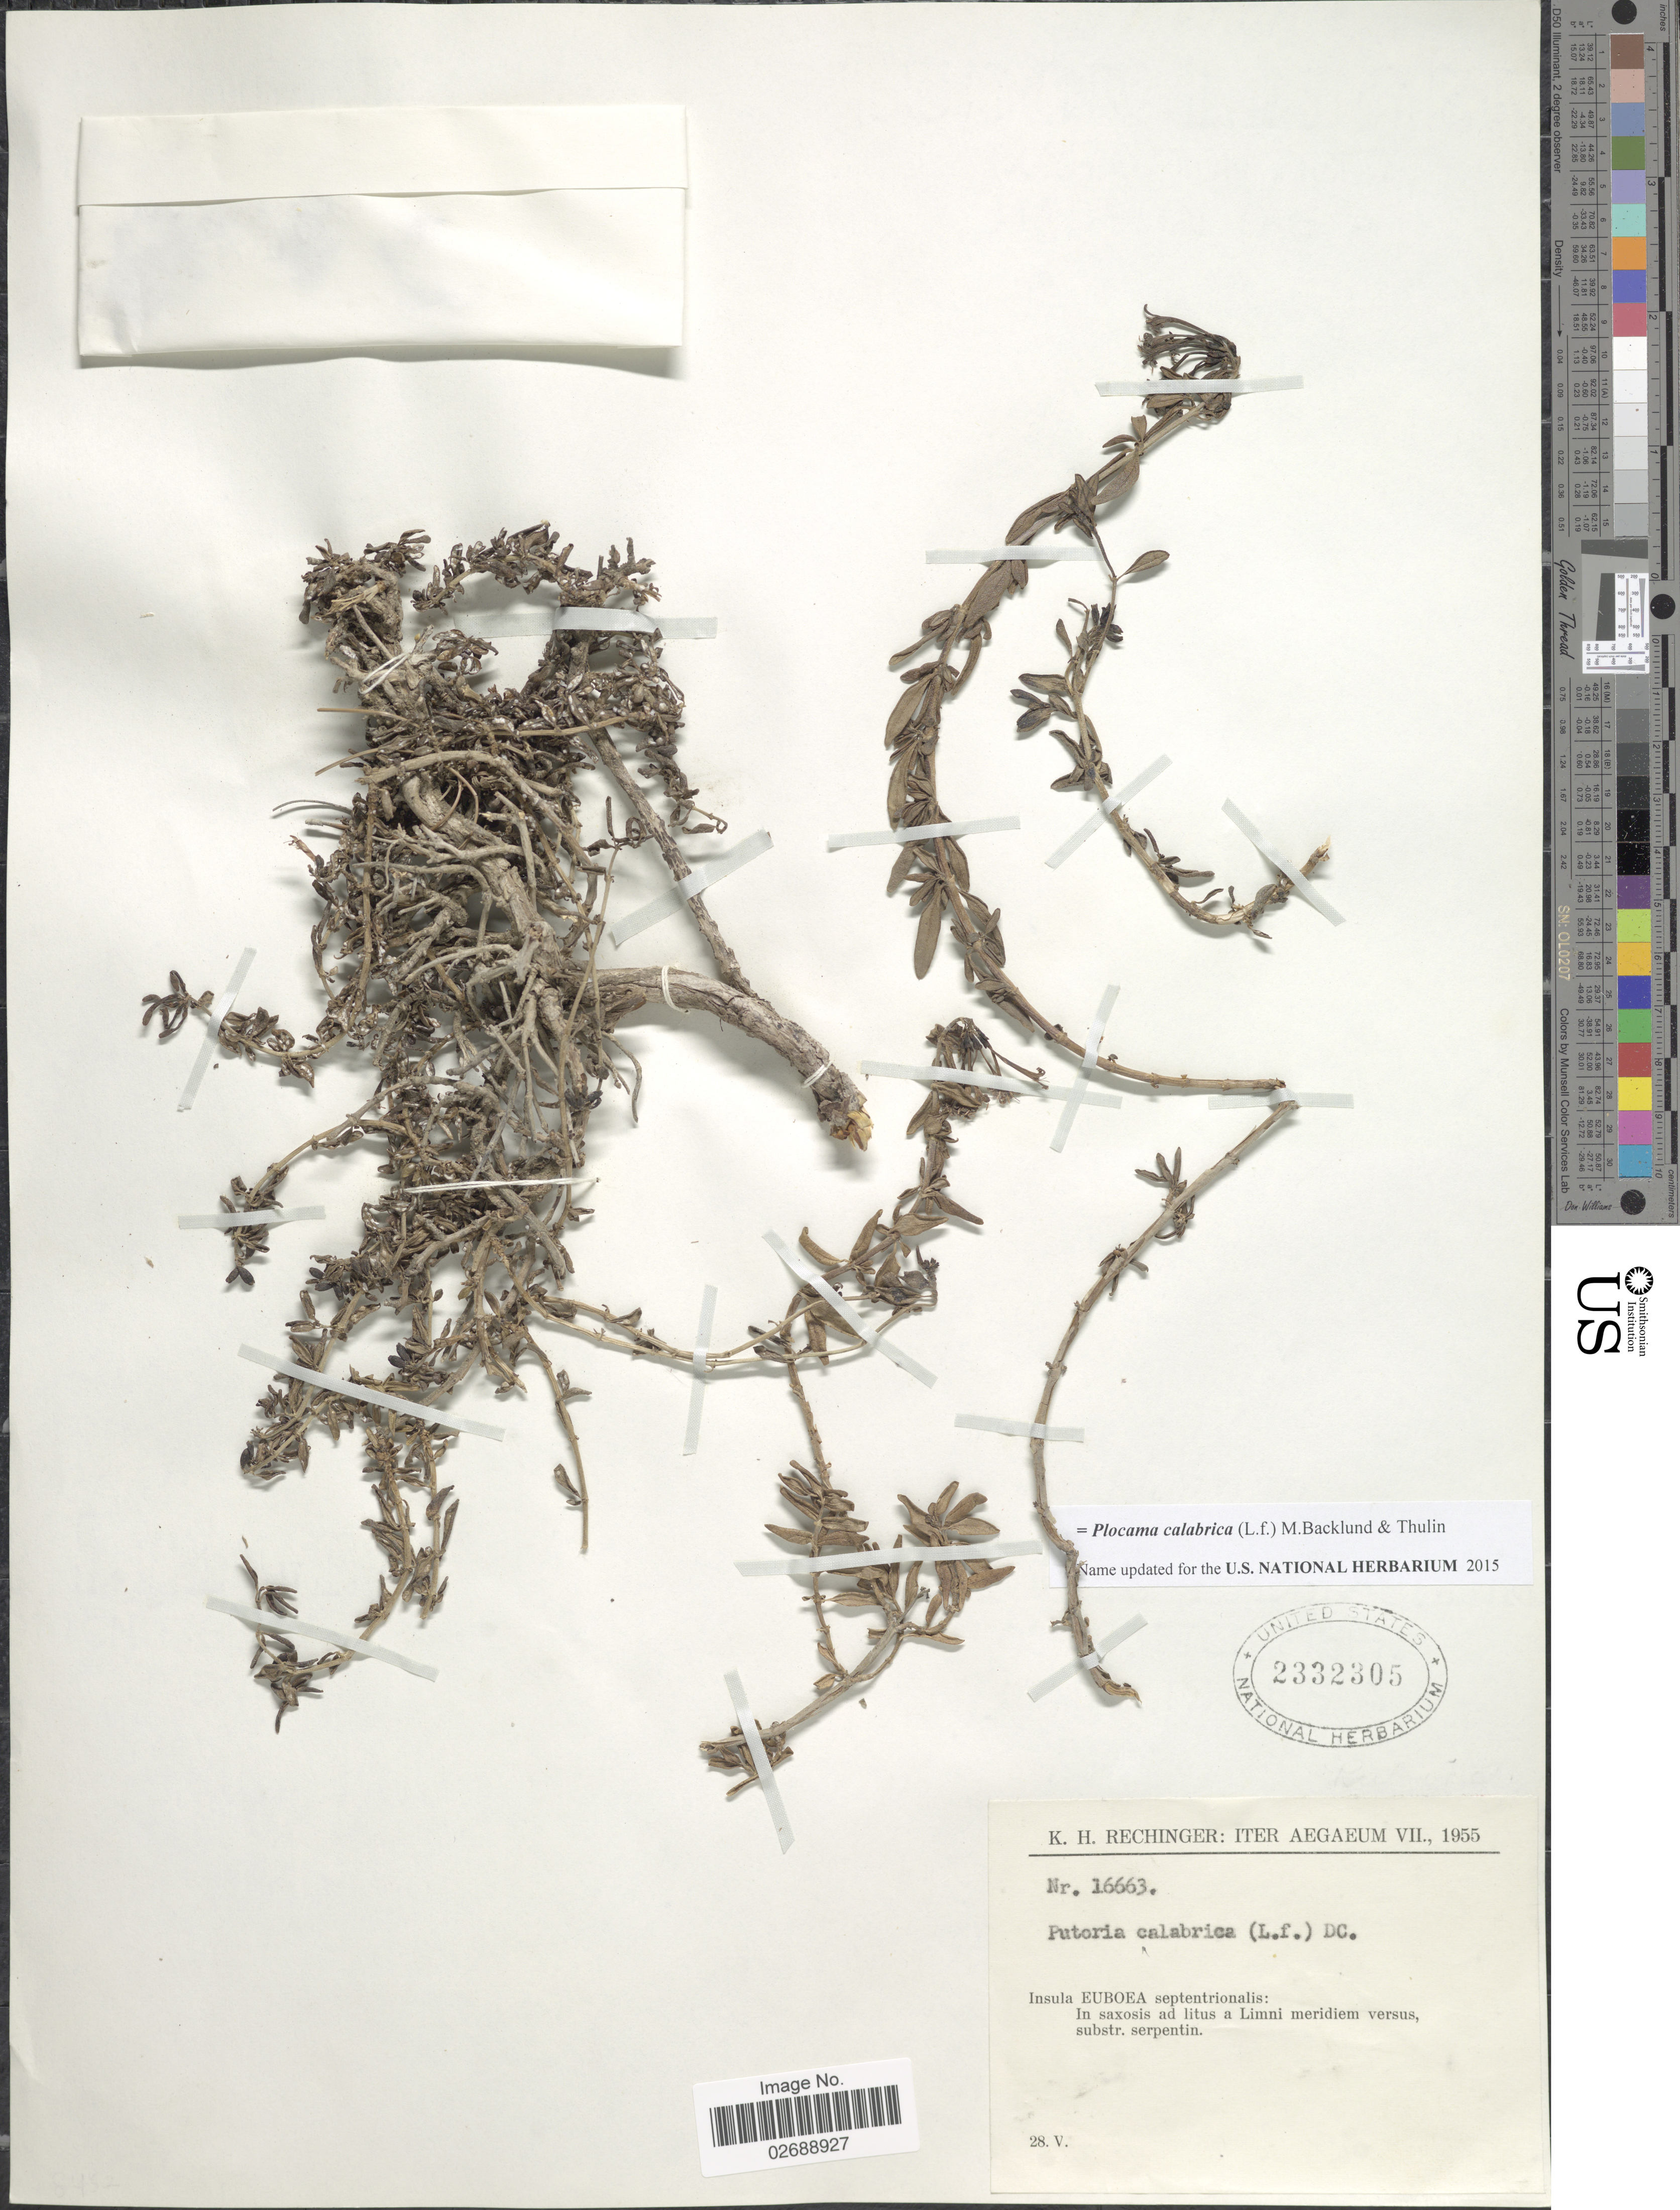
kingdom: Plantae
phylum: Tracheophyta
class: Magnoliopsida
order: Gentianales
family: Rubiaceae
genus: Plocama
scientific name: Plocama calabrica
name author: (L. f.) M.Backlund & Thulin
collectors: K. H. Rechinger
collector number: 16663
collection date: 1955-05-28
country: Greece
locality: Aegaeum. Insula Euboea septentrionalis. In saxosis ad litus a Limni merdiem versus, substr. serpentin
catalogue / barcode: US 2332305